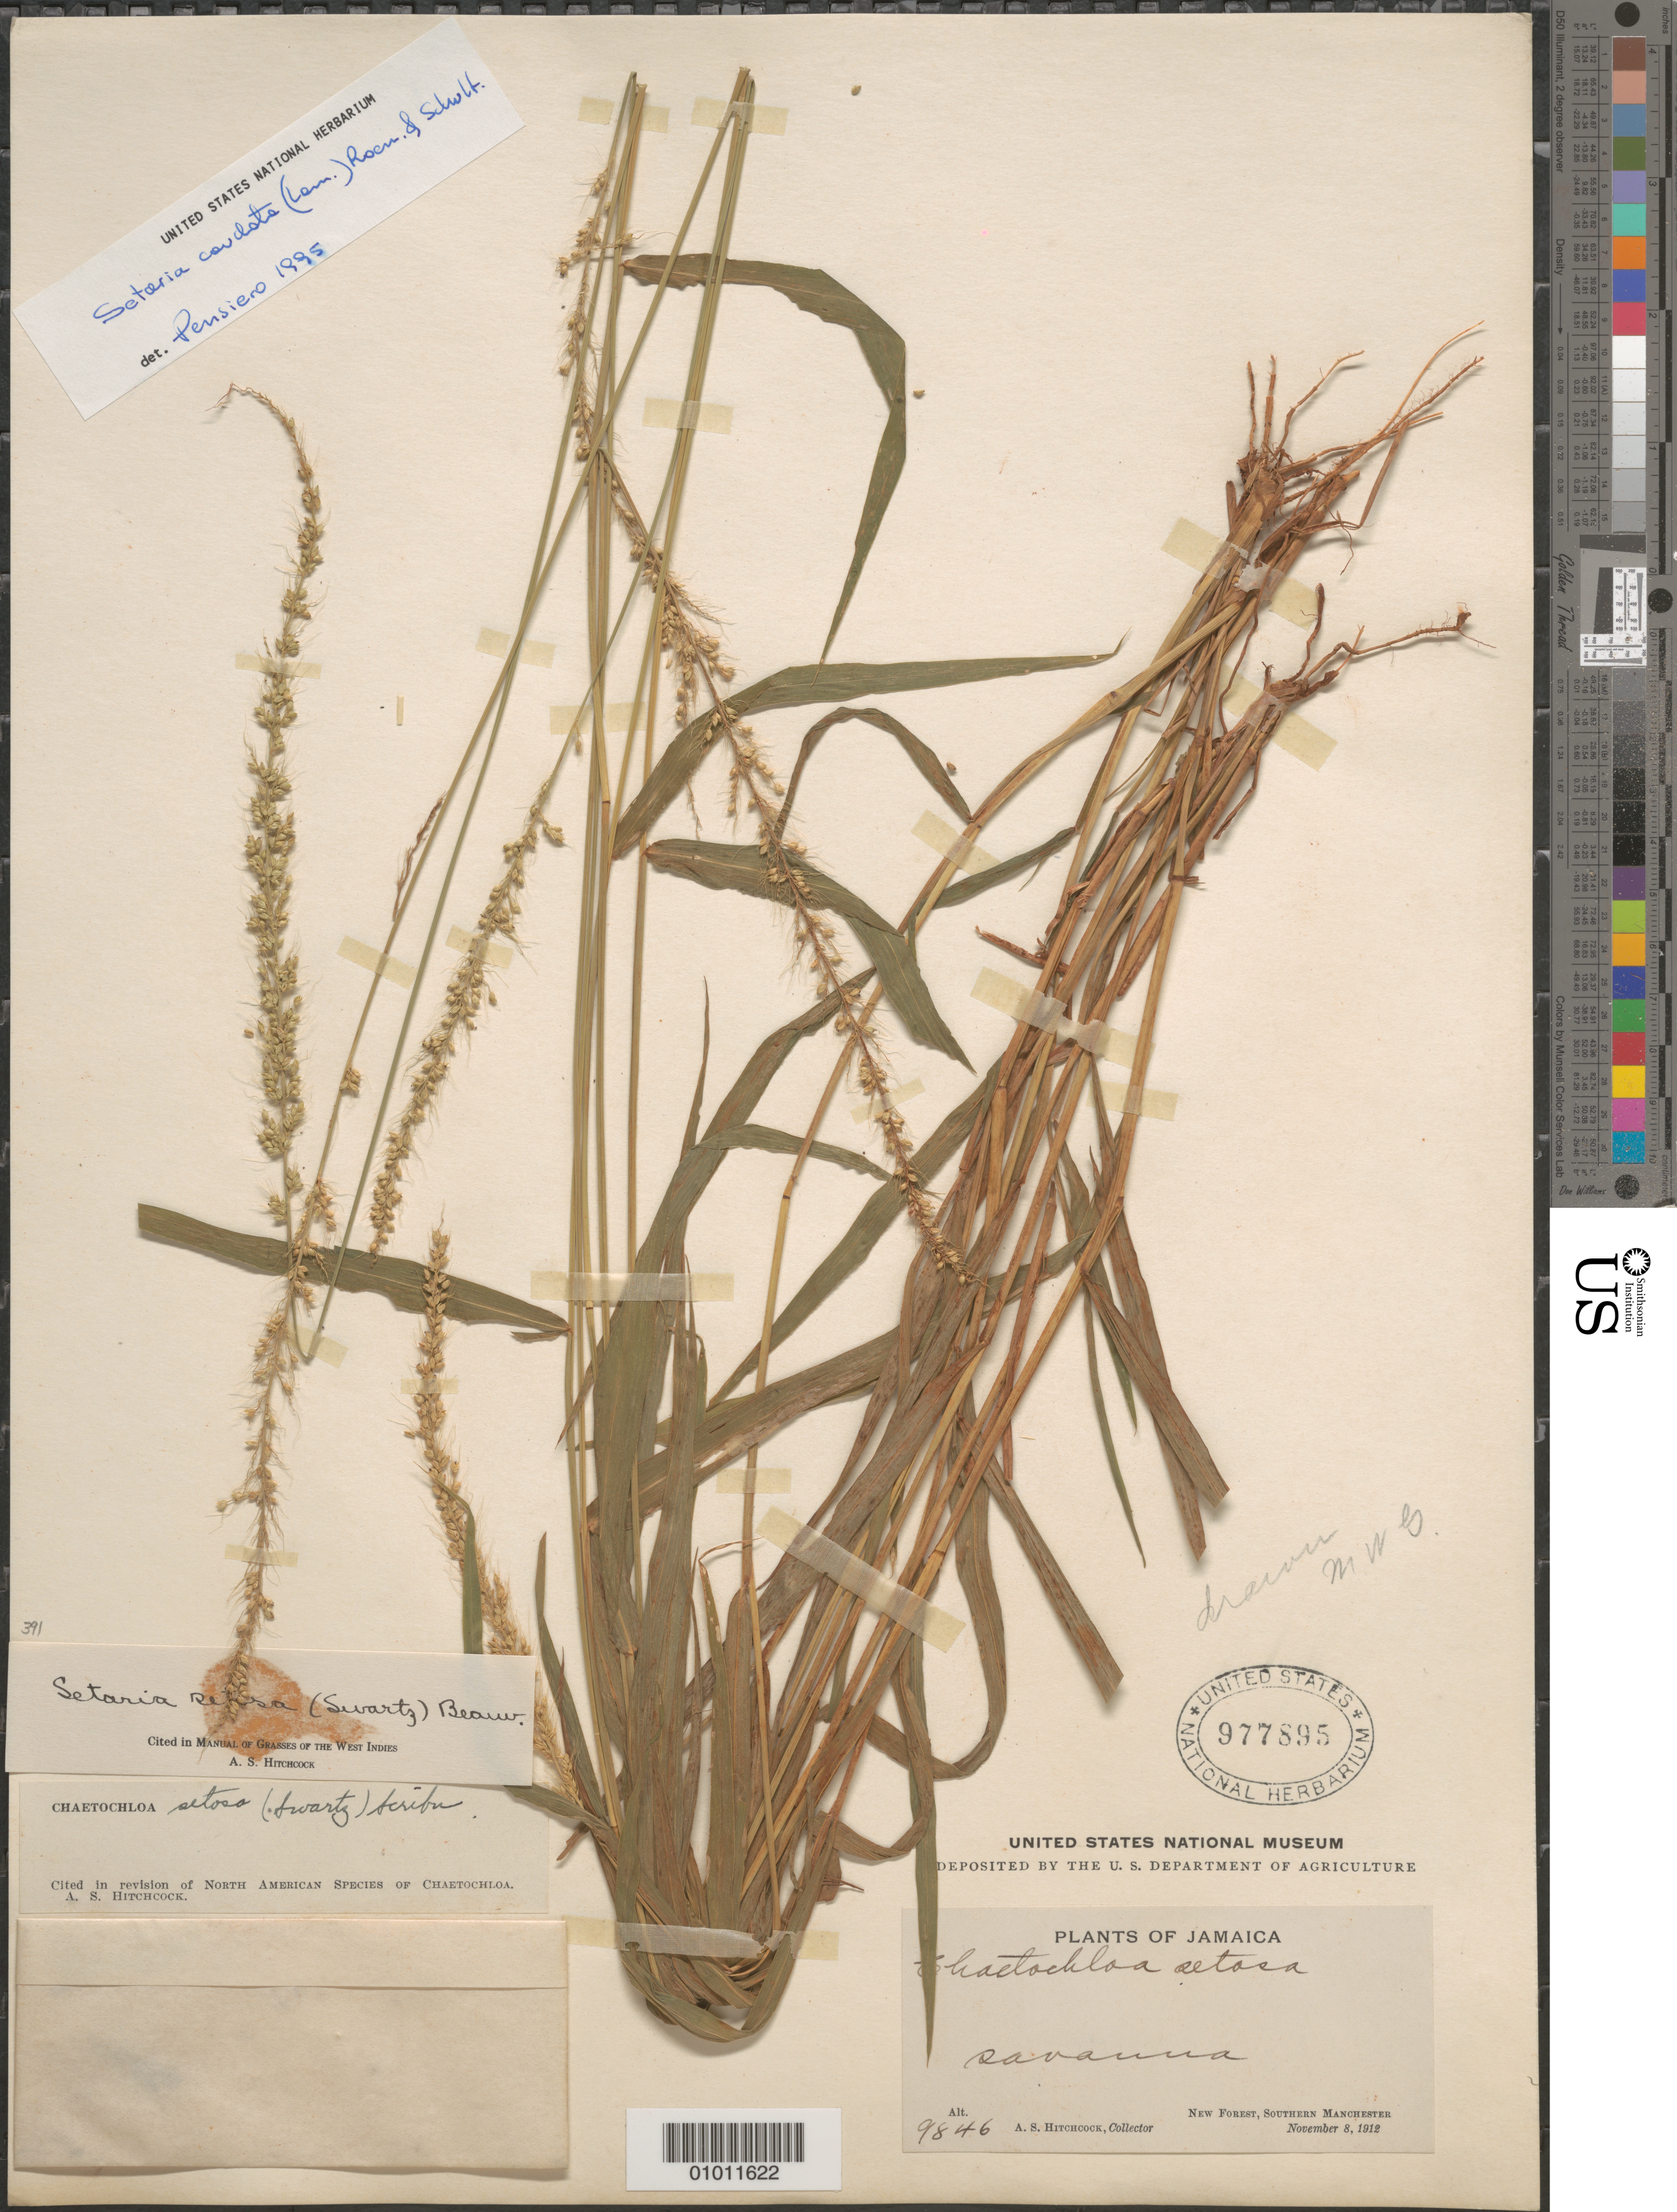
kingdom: Plantae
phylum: Tracheophyta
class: Liliopsida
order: Poales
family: Poaceae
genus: Setaria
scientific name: Setaria setosa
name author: (Sw.) P. Beauv.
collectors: A. S. Hitchcock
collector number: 9846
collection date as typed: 08 Nov 1912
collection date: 1912-11-08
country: Jamaica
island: Jamaica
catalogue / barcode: US 977895